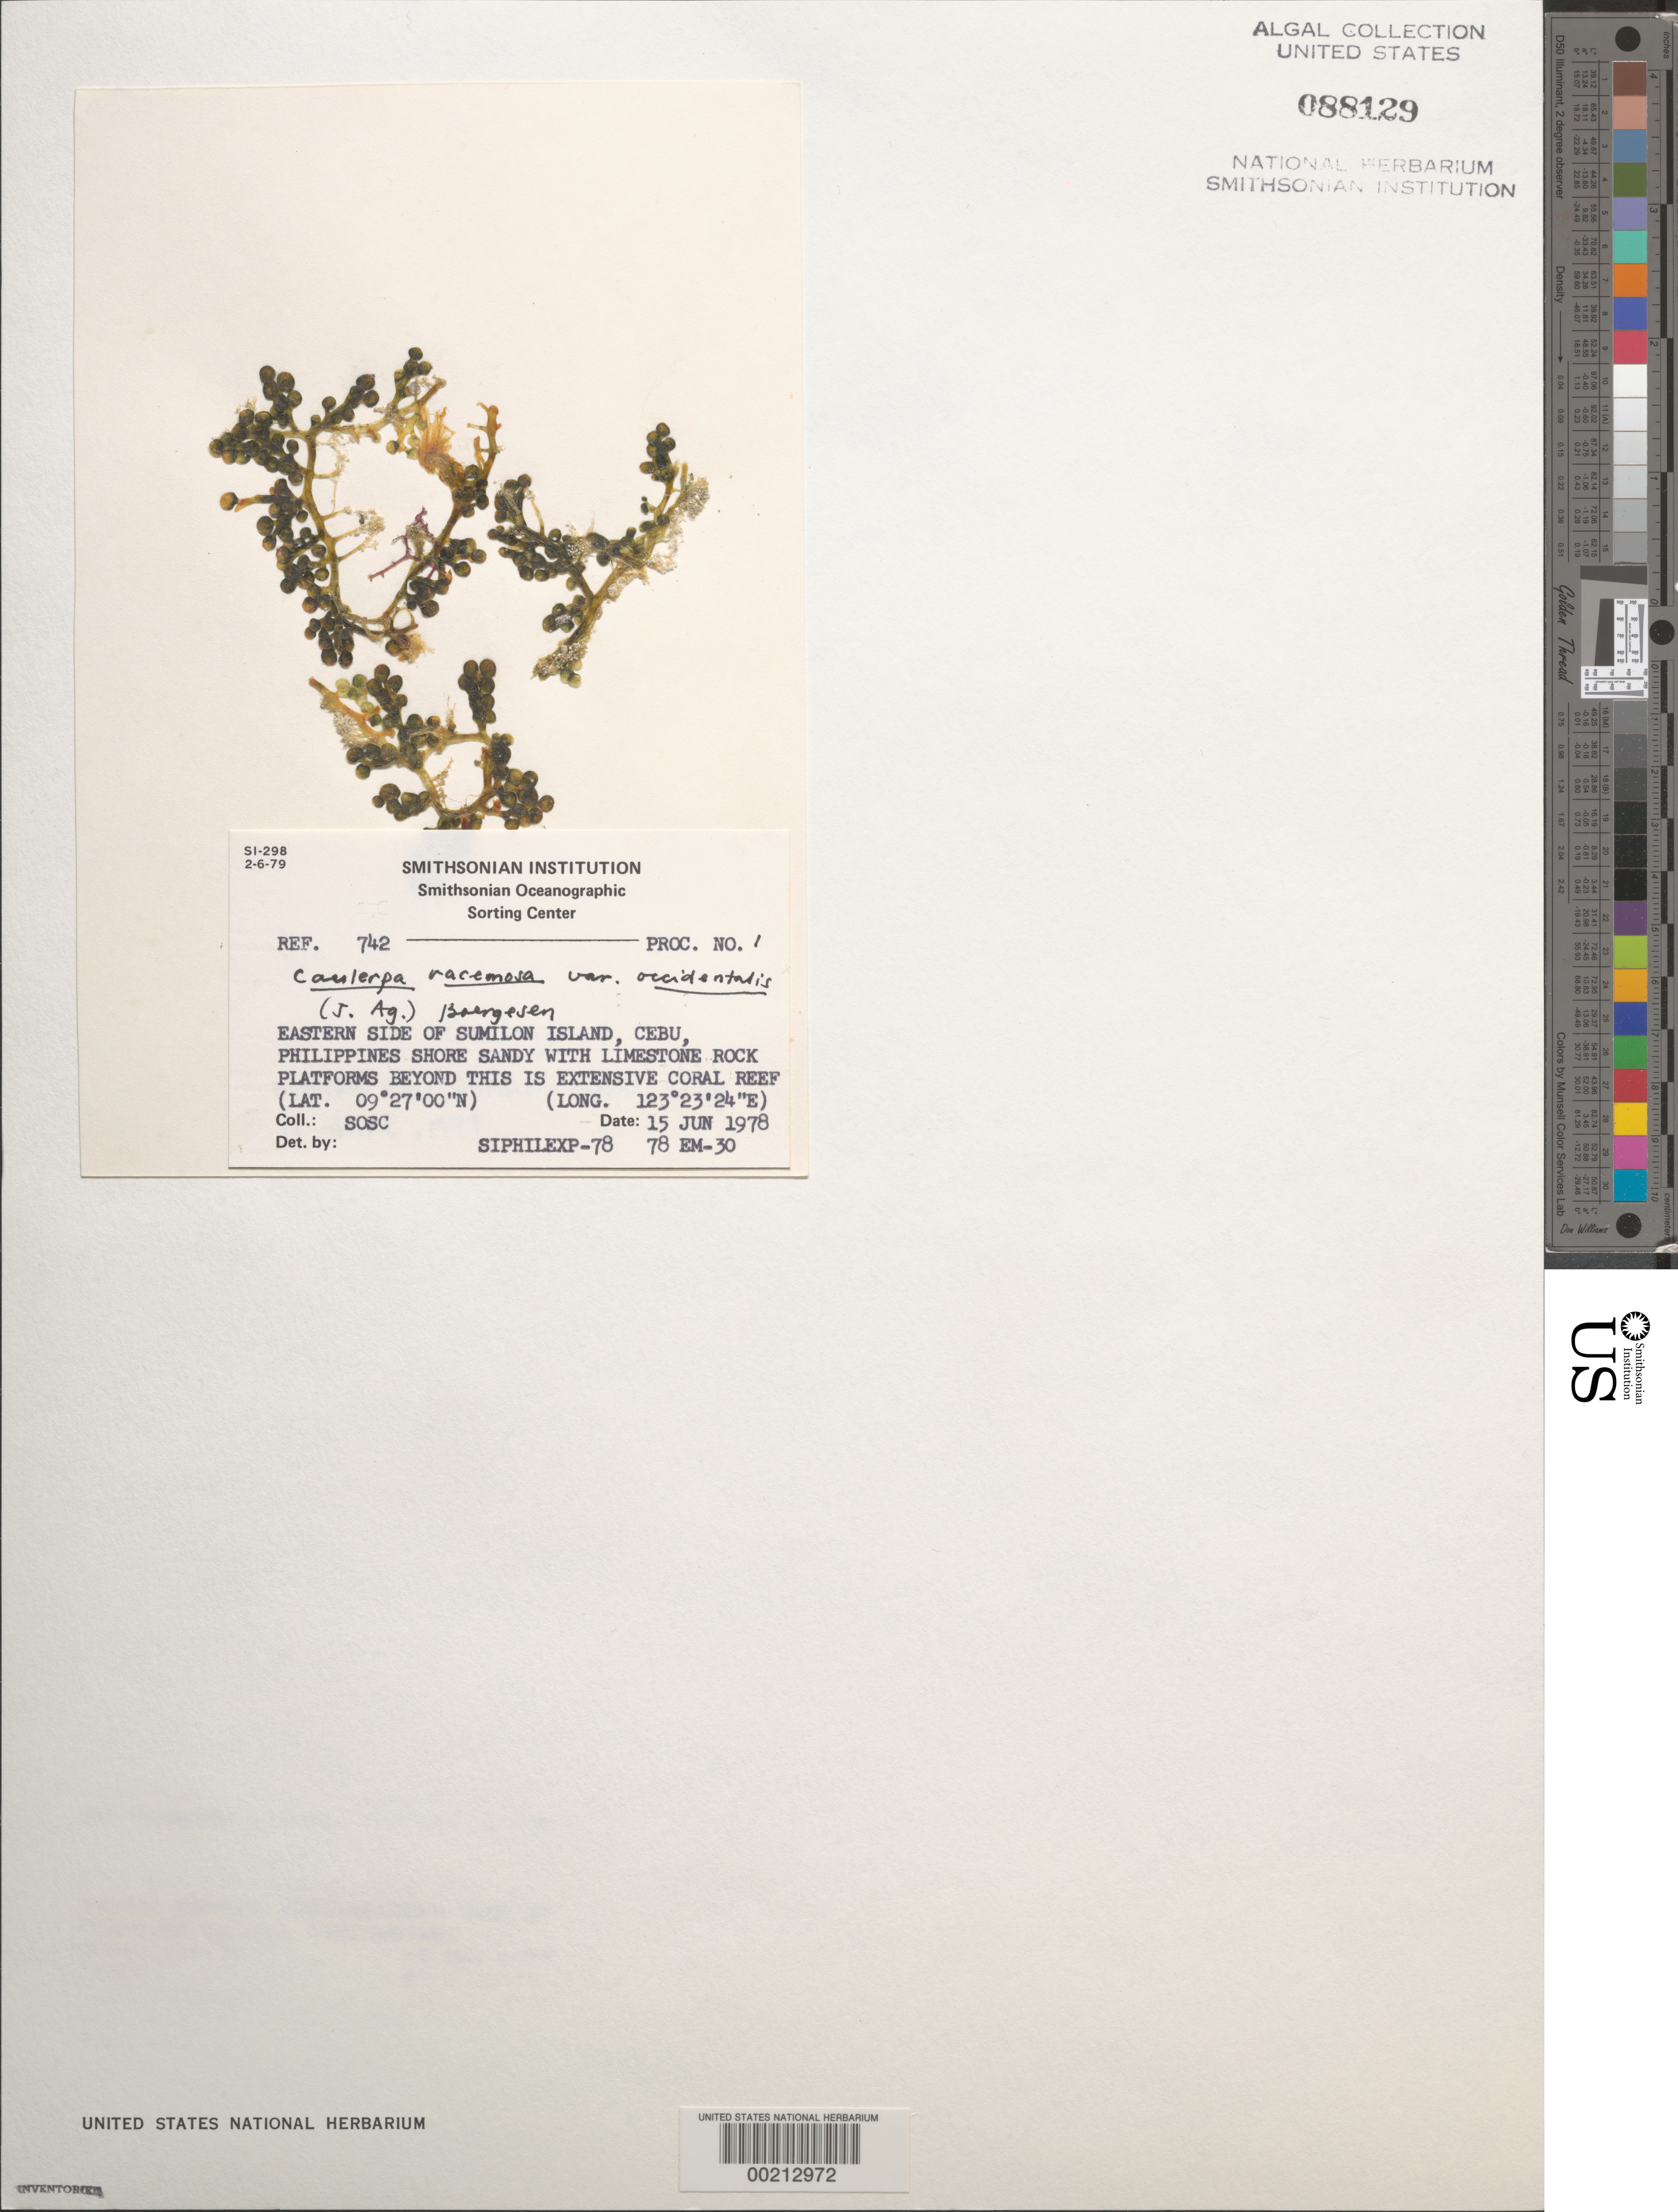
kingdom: Plantae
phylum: Chlorophyta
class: Ulvophyceae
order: Bryopsidales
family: Caulerpaceae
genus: Caulerpa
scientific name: Caulerpa racemosa var. occidentalis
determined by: Calumpong, H. P.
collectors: SOSC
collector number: Station 78 Em-30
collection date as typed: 15 Jun 1978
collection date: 1978-06-15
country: Philippines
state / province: Central Visayas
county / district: Cebu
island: Sumilon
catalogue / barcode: US 88129